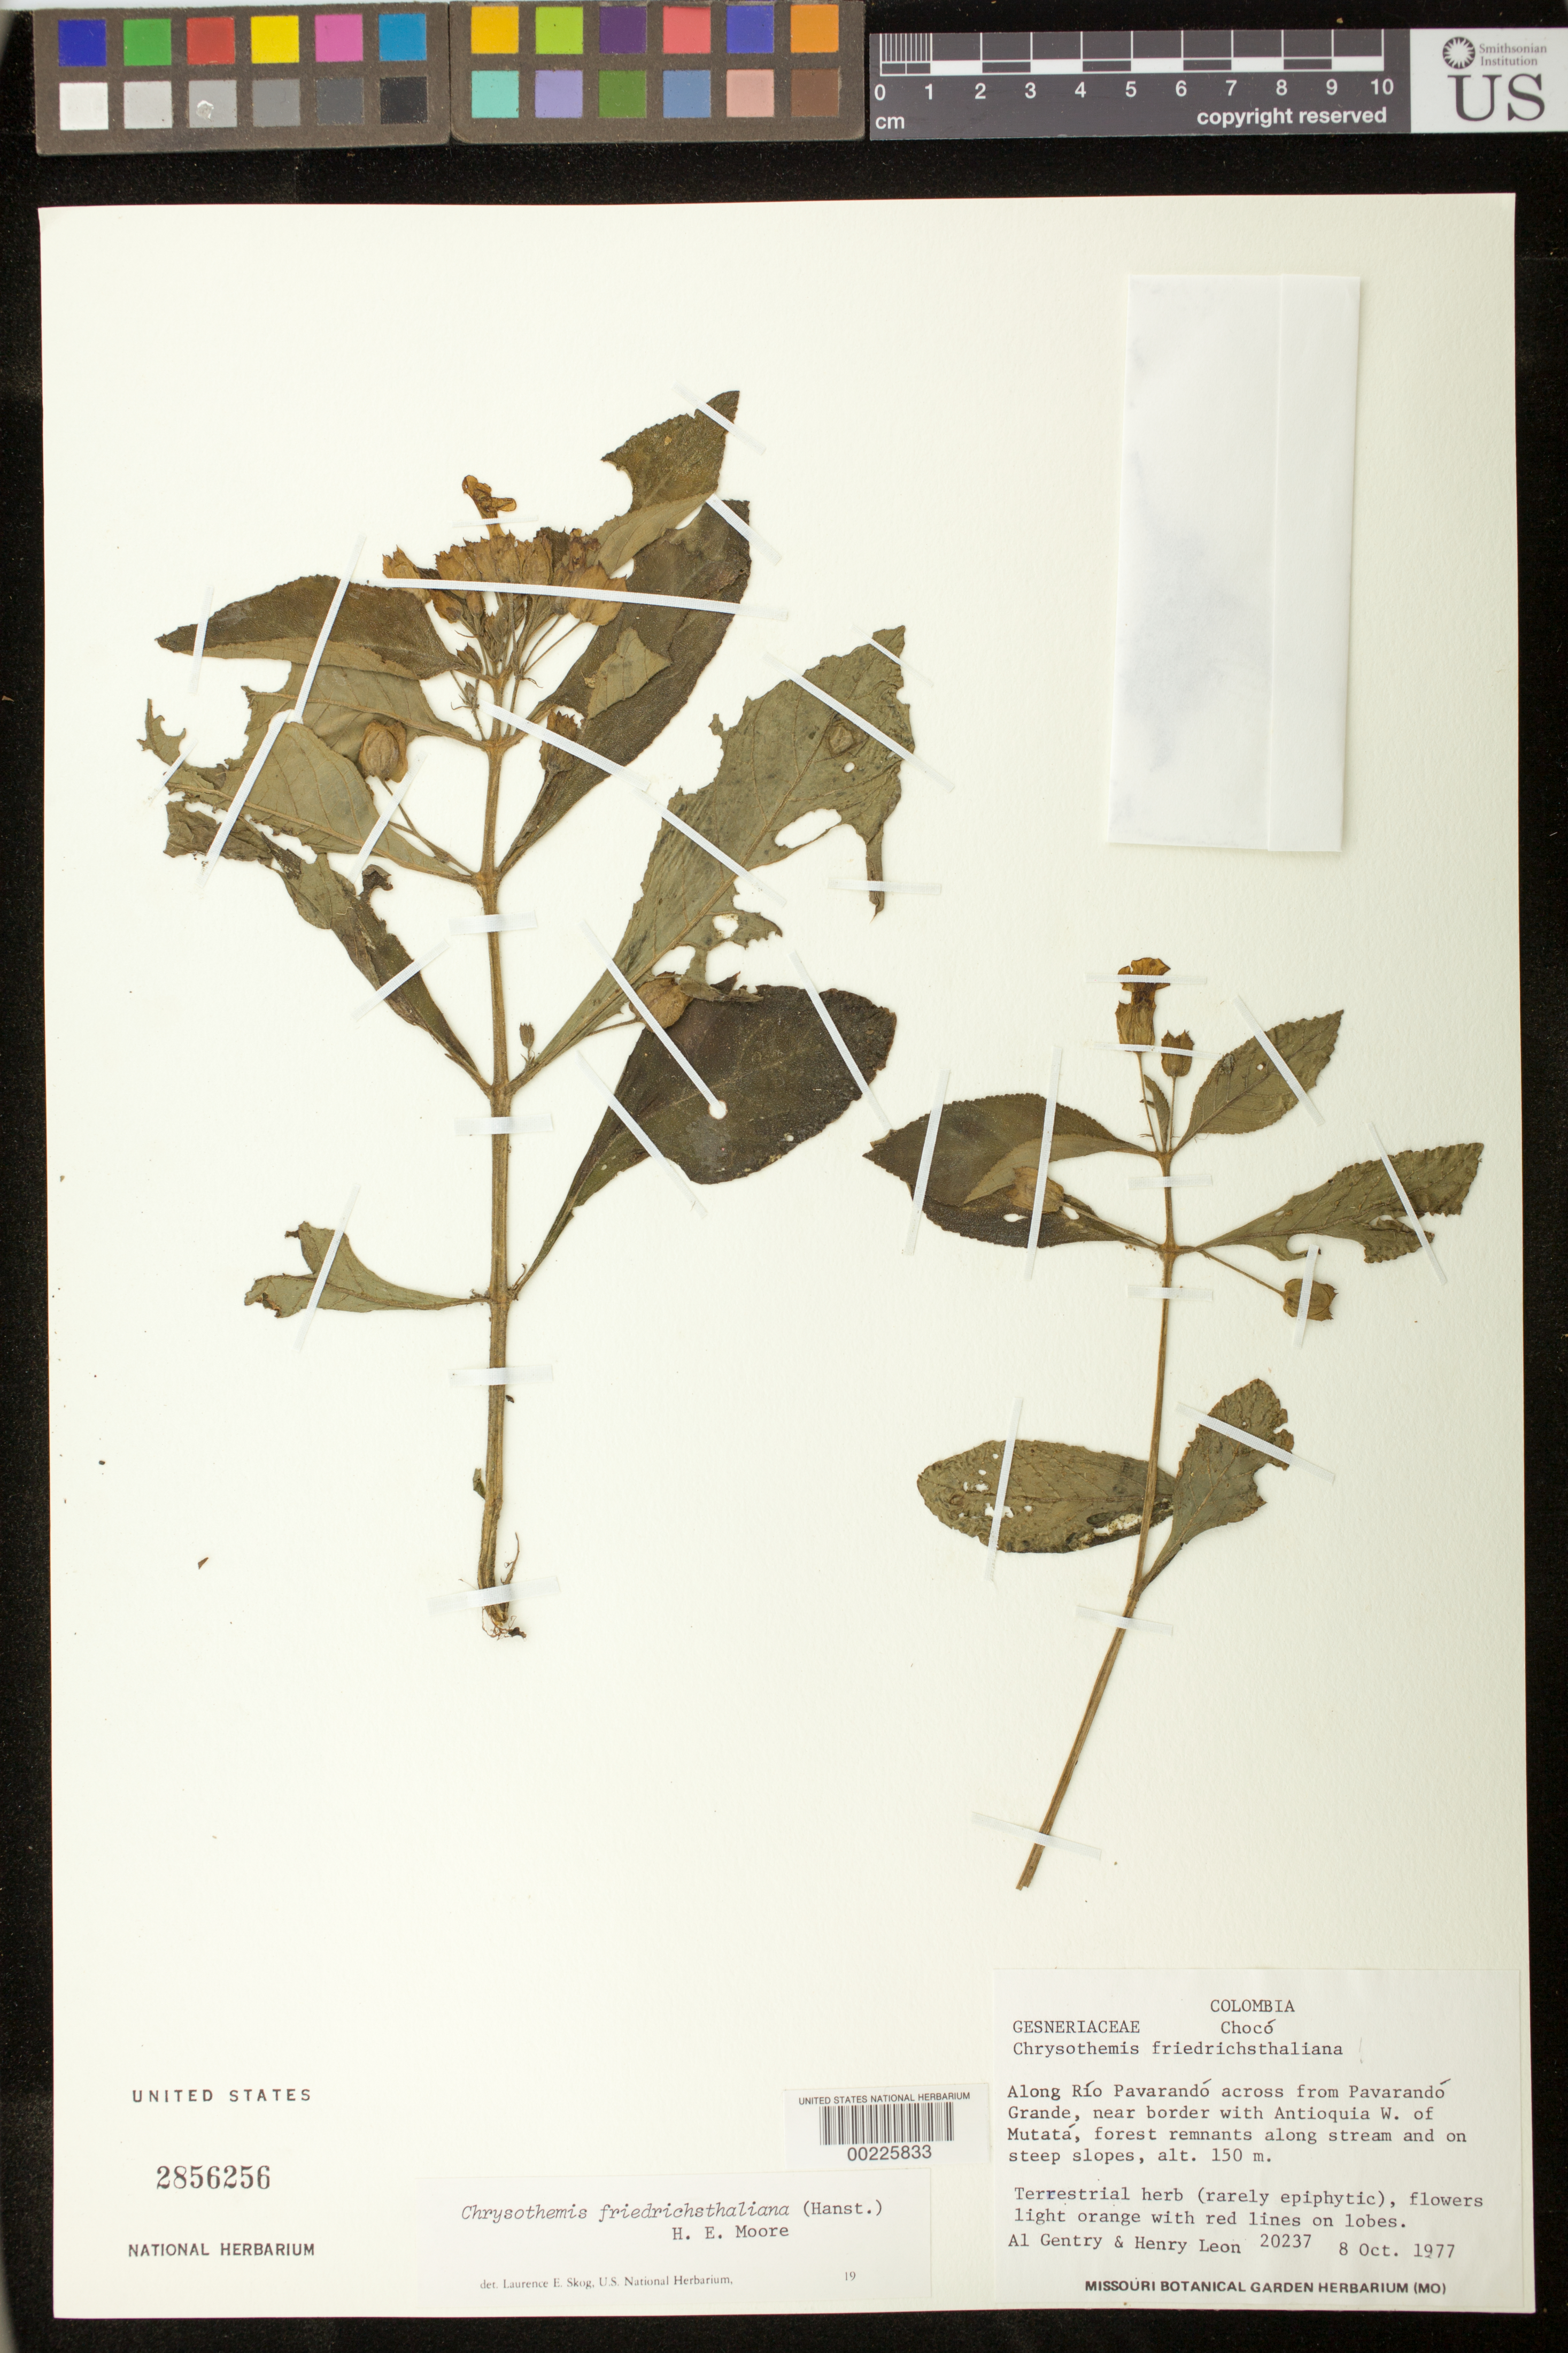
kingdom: Plantae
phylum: Tracheophyta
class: Magnoliopsida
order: Lamiales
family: Gesneriaceae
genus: Chrysothemis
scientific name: Chrysothemis friedrichsthaliana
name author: (Hanst.) H.E. Moore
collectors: A. H. Gentry & H. Leon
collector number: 20237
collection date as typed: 08 Oct 1977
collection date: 1977-10-08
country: Colombia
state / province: Chocó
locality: Along Rio Pavarando across from Pavarando Grande, near border with Antioquia W of Mutata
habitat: Forest remnants along stream and on steep slopes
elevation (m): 150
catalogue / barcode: US 2856256